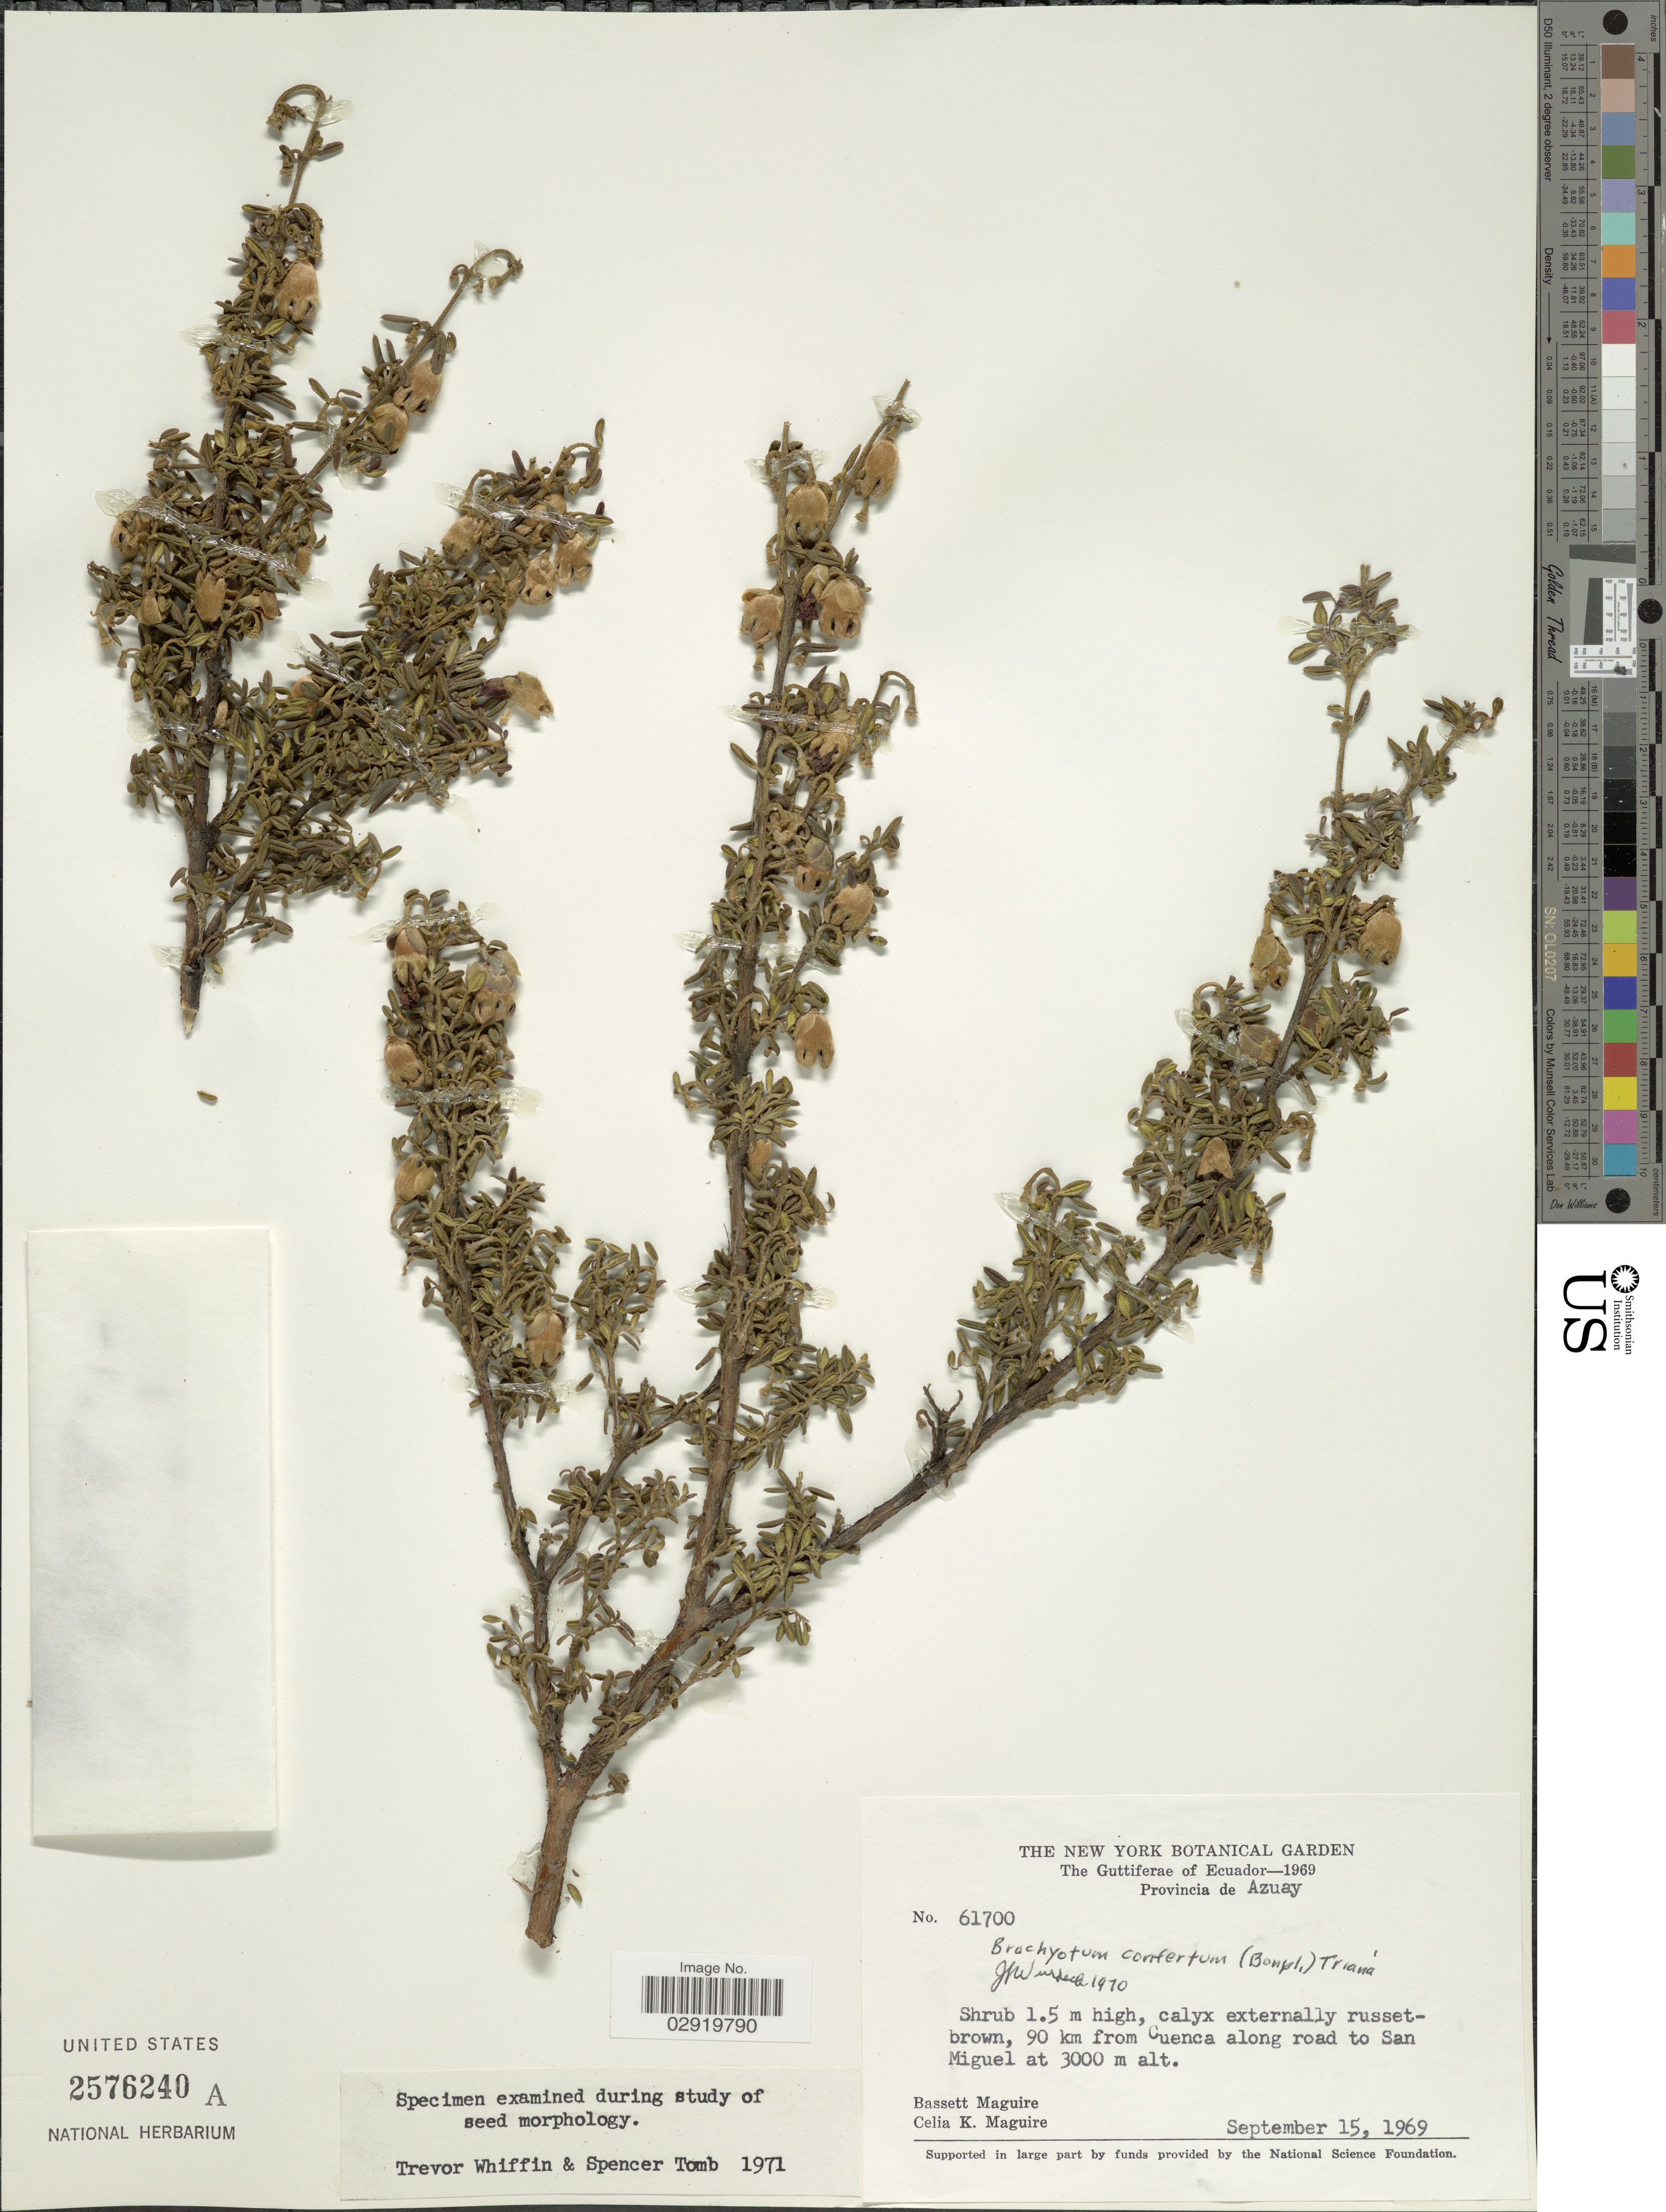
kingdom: Plantae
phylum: Tracheophyta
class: Magnoliopsida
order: Myrtales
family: Melastomataceae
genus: Brachyotum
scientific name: Brachyotum confertum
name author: (Bonpl.) Triana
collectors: B. Maguire & C. K. Maguire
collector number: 61700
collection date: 1969-09-15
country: Ecuador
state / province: Azuay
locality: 90 km from Cuenca along road to San Miguel.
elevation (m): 3000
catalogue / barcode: US 2576240A